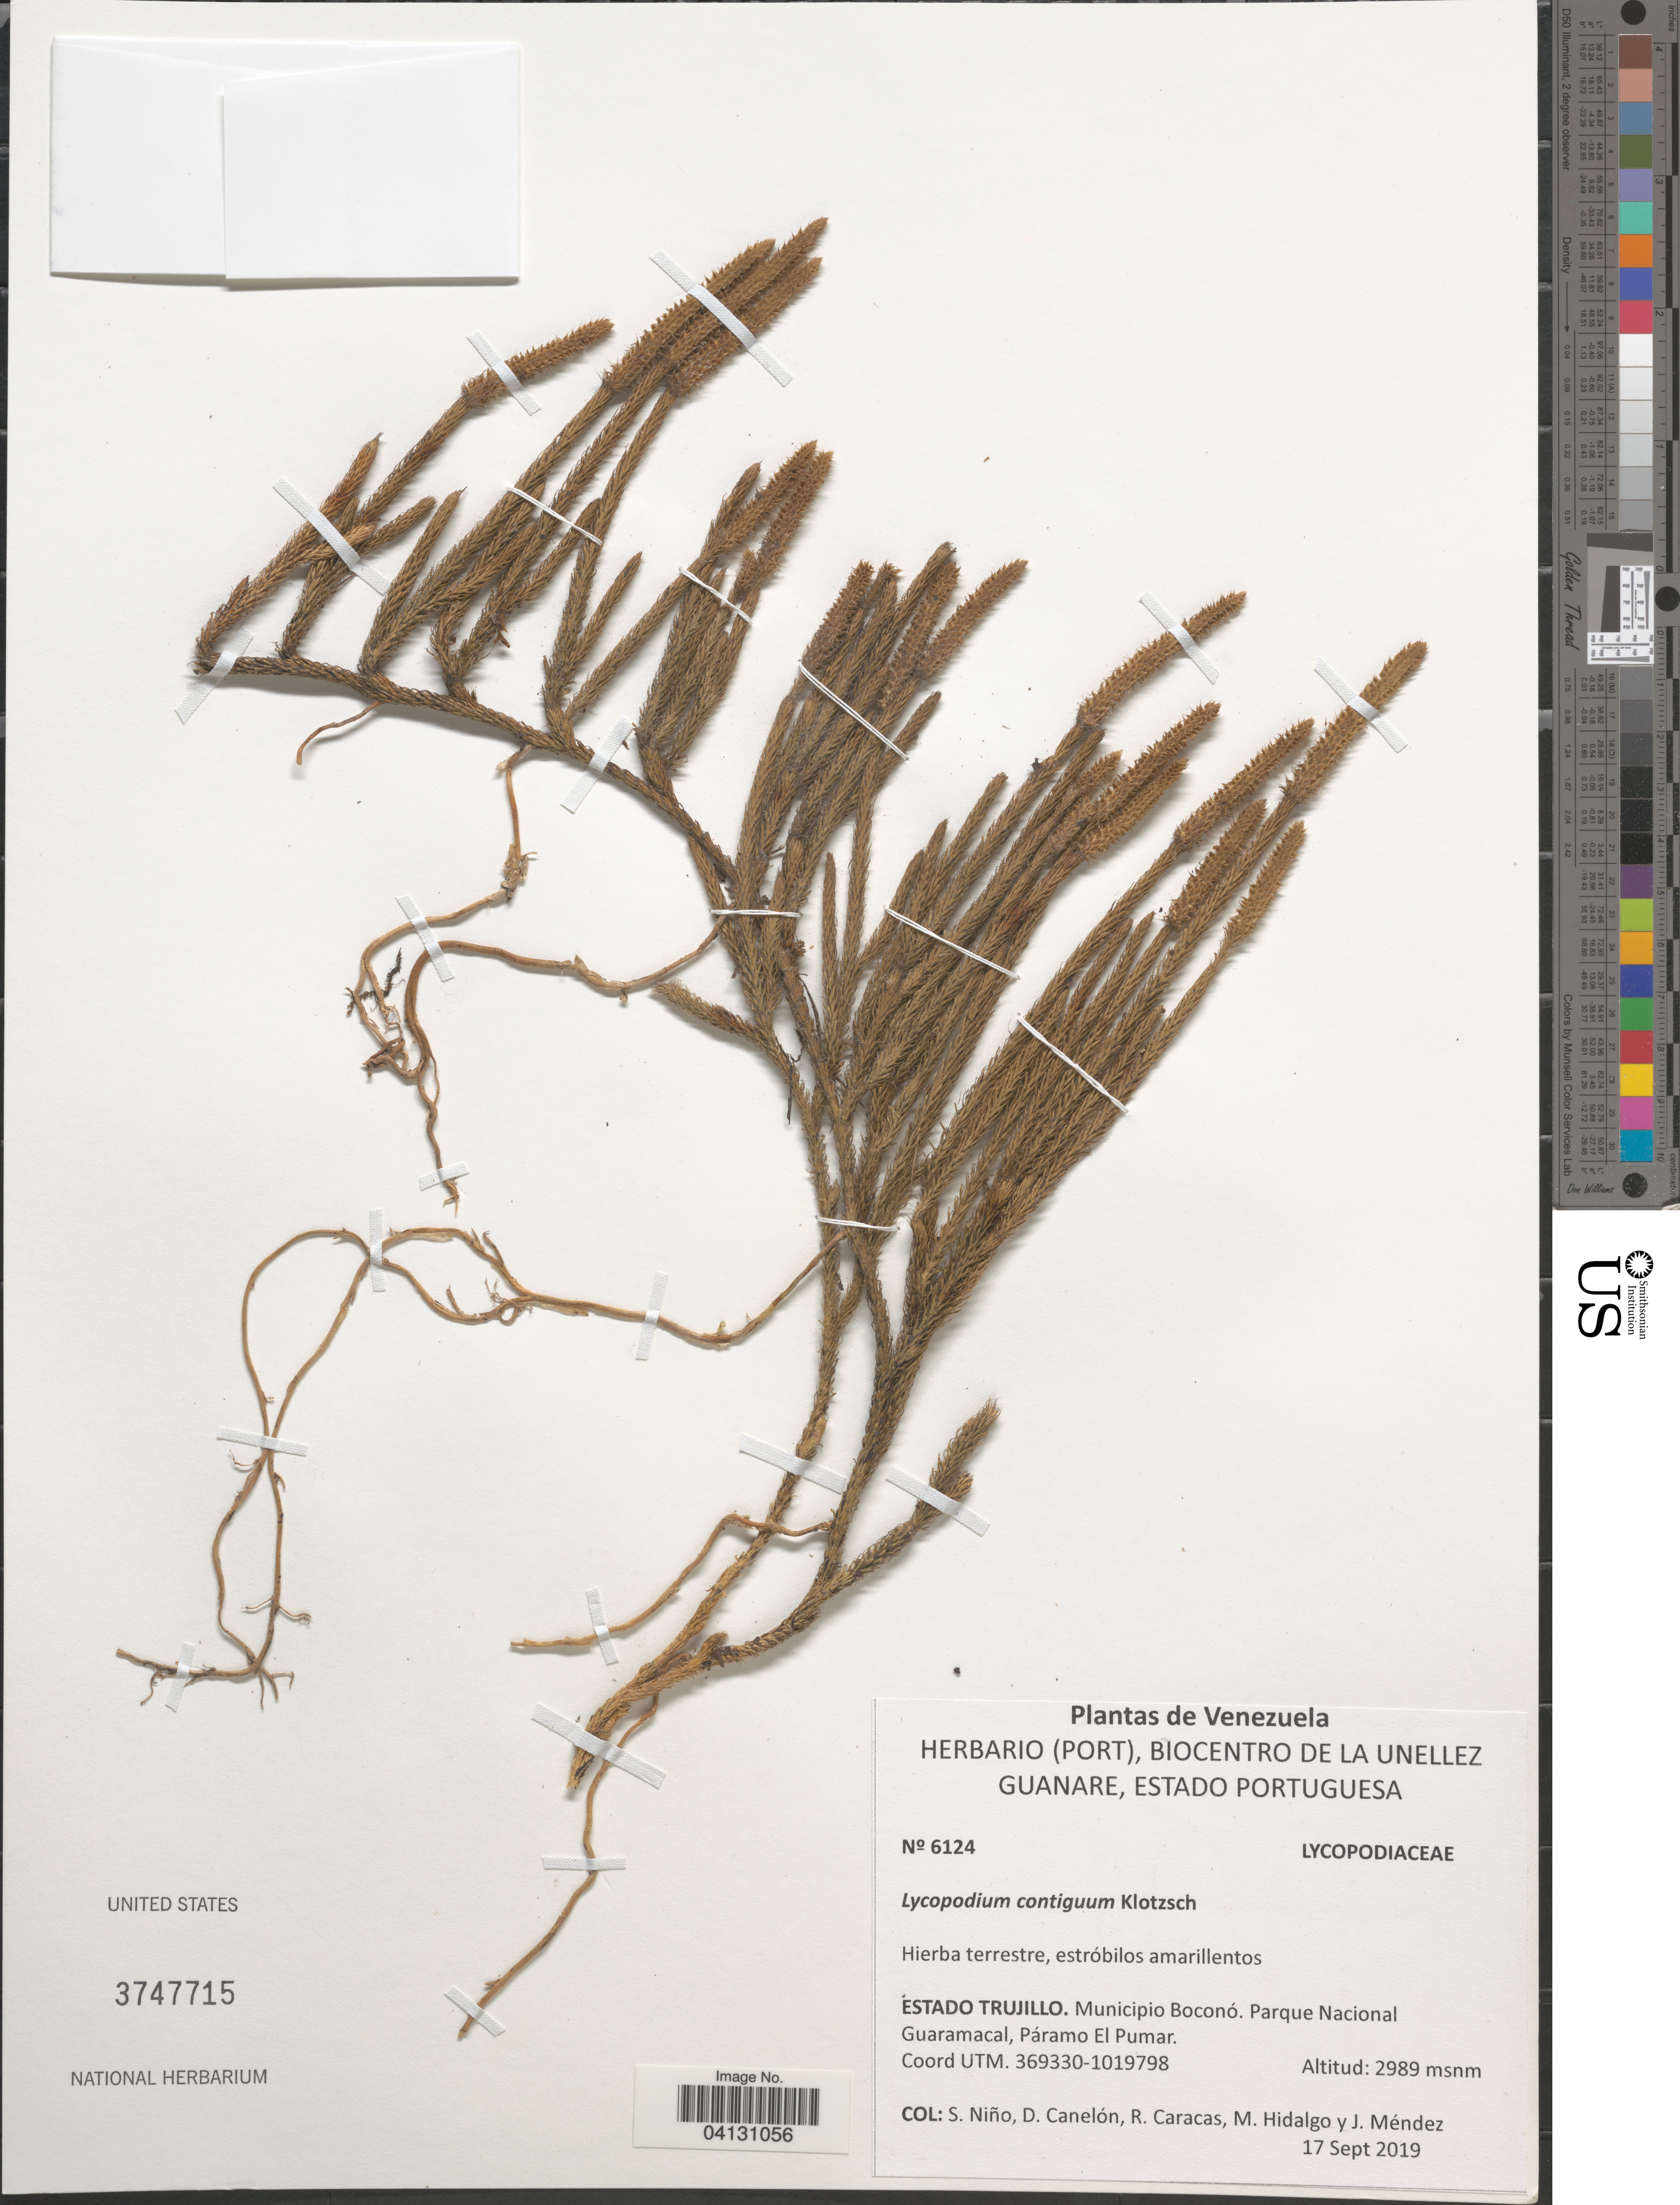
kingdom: Plantae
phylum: Tracheophyta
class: Lycopodiopsida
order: Lycopodiales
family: Lycopodiaceae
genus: Lycopodium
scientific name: Lycopodium clavatum subsp. contiguum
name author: (Klotzsch) B. Øllg.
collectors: S. M. Niño, D. Canelón, R. Caracas, M. Hidalgo & J. Mendez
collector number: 6124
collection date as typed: Transcribed d/m/y: 17/9/2019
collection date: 2019-09-17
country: Venezuela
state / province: Trujillo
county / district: Boconó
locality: Parque Nacional Guaramacal, Páramo El Pumar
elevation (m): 2989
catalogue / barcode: US 3747715